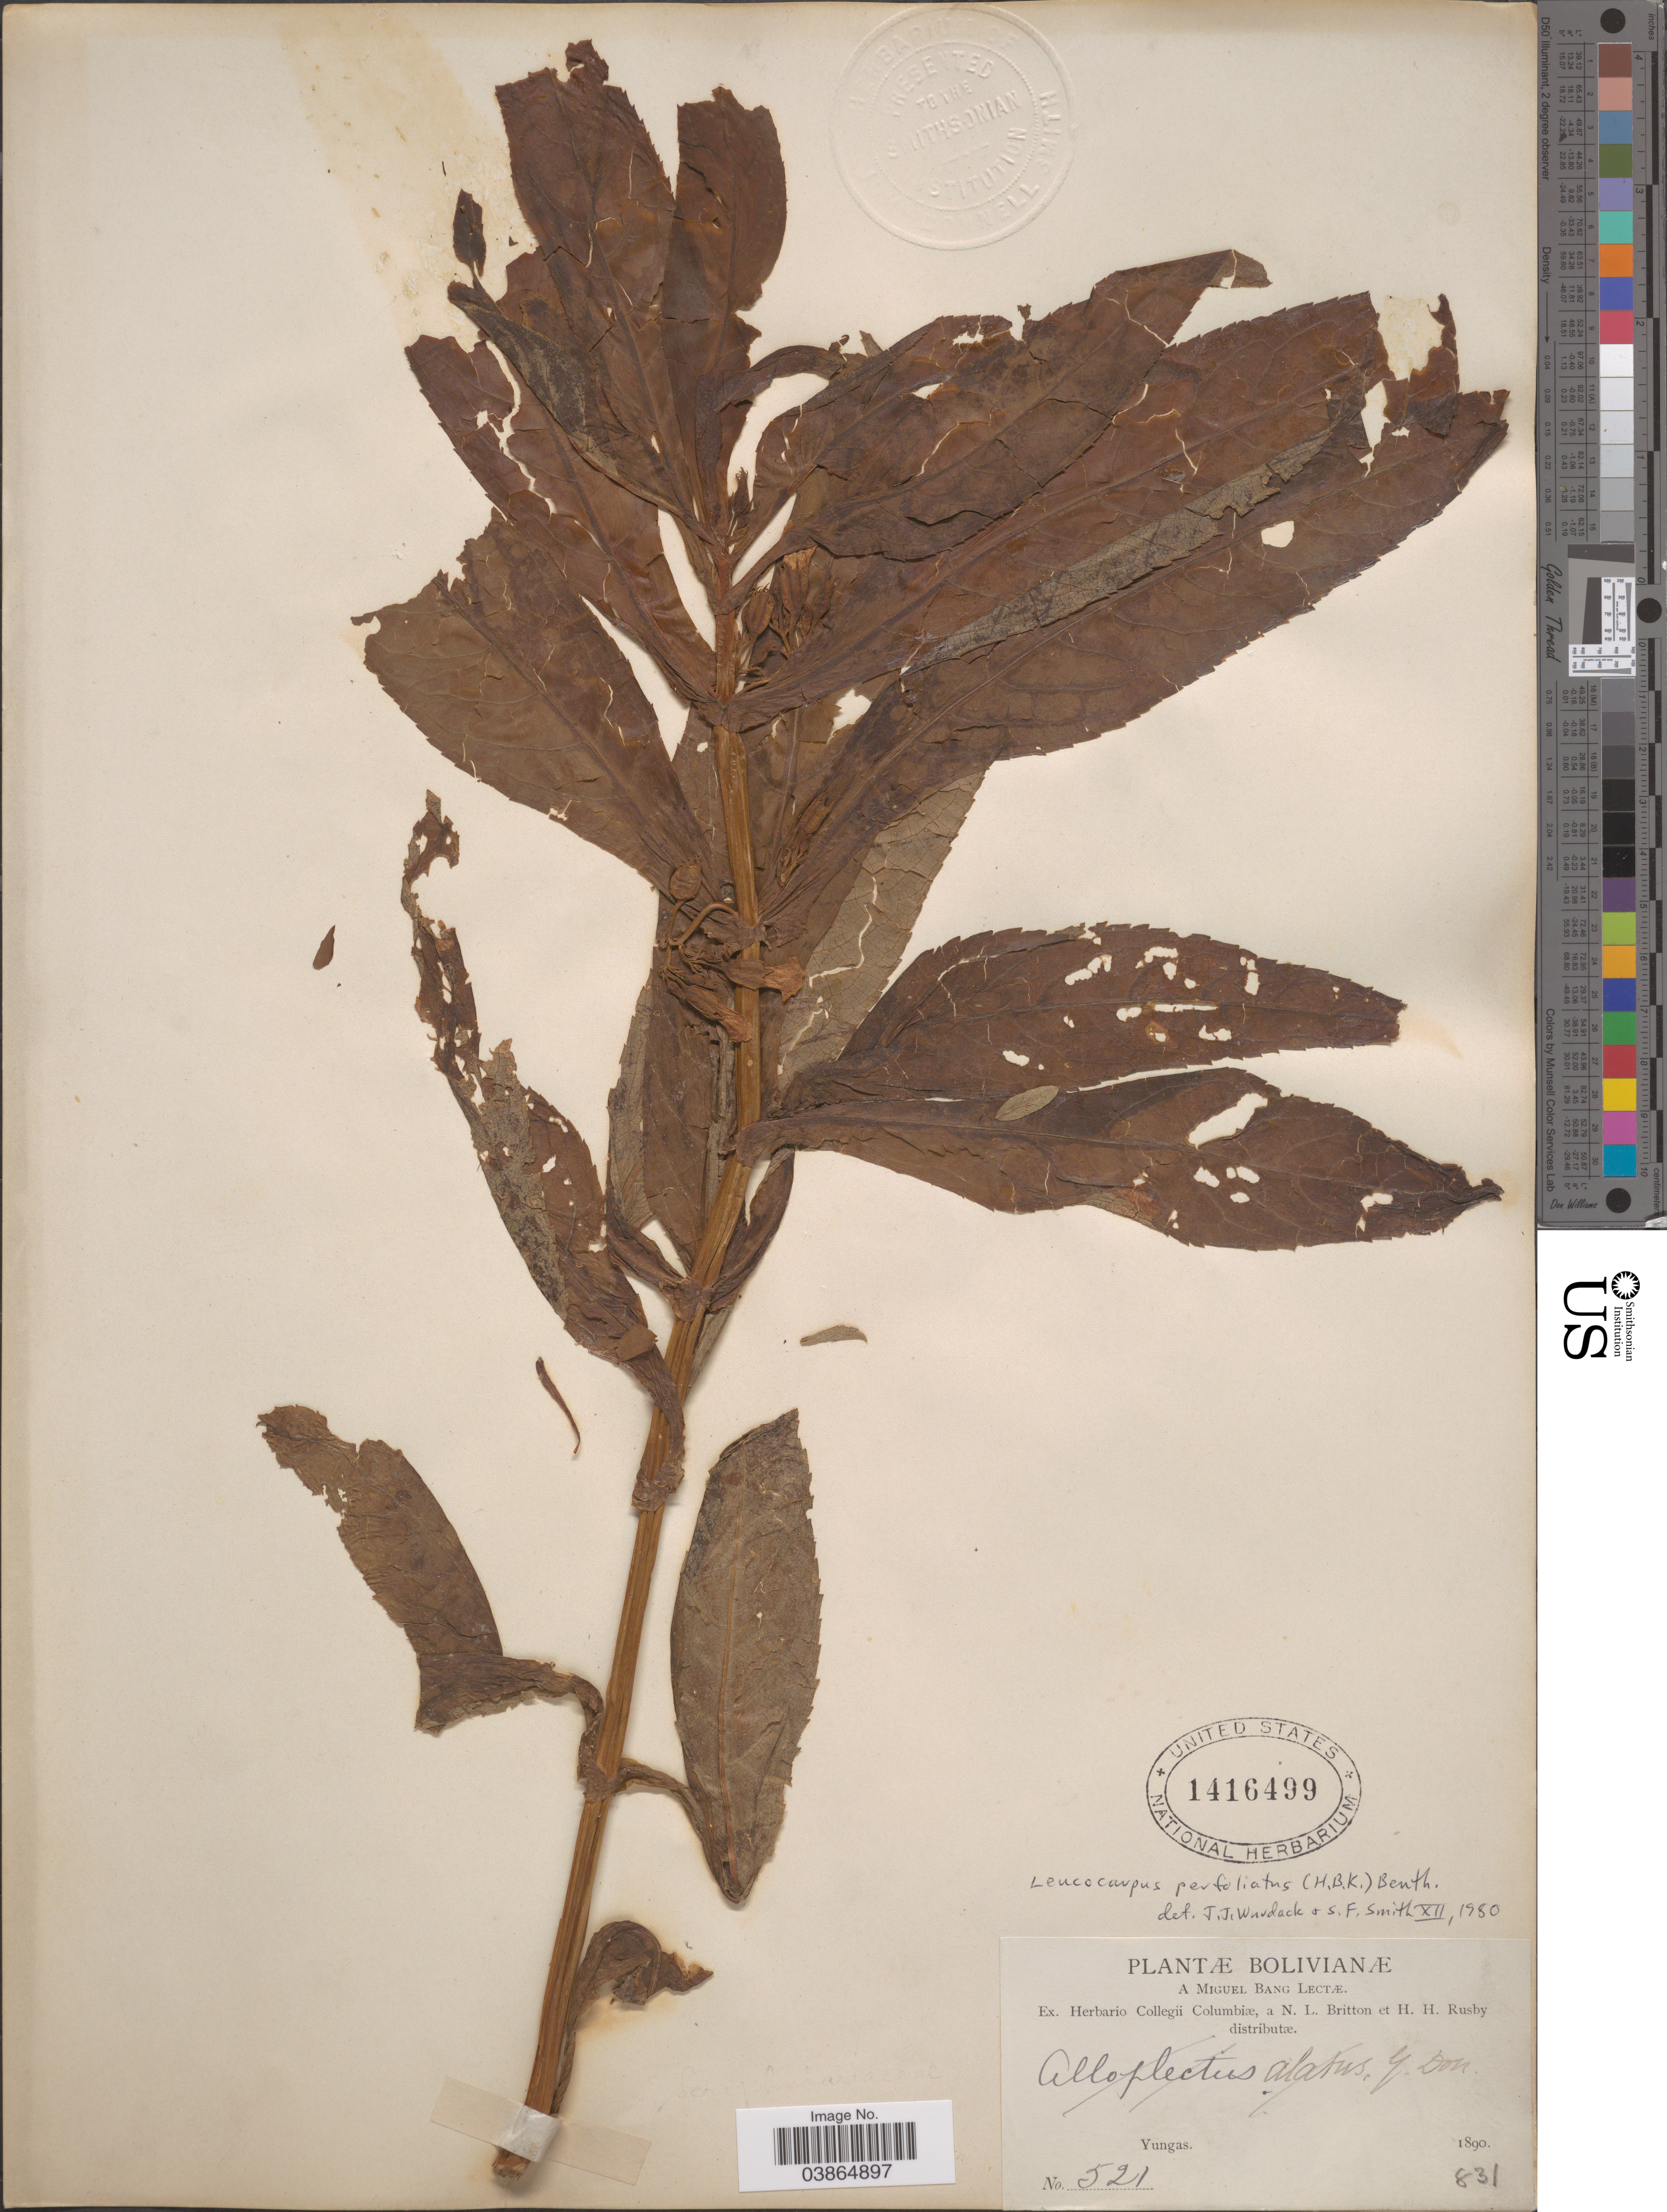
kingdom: Plantae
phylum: Tracheophyta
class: Magnoliopsida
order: Lamiales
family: Phrymaceae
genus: Leucocarpus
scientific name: Leucocarpus perfoliatus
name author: (Kunth) Benth.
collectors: M. Bang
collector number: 521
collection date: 1890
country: Bolivia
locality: Yungas.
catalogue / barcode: US 1416499